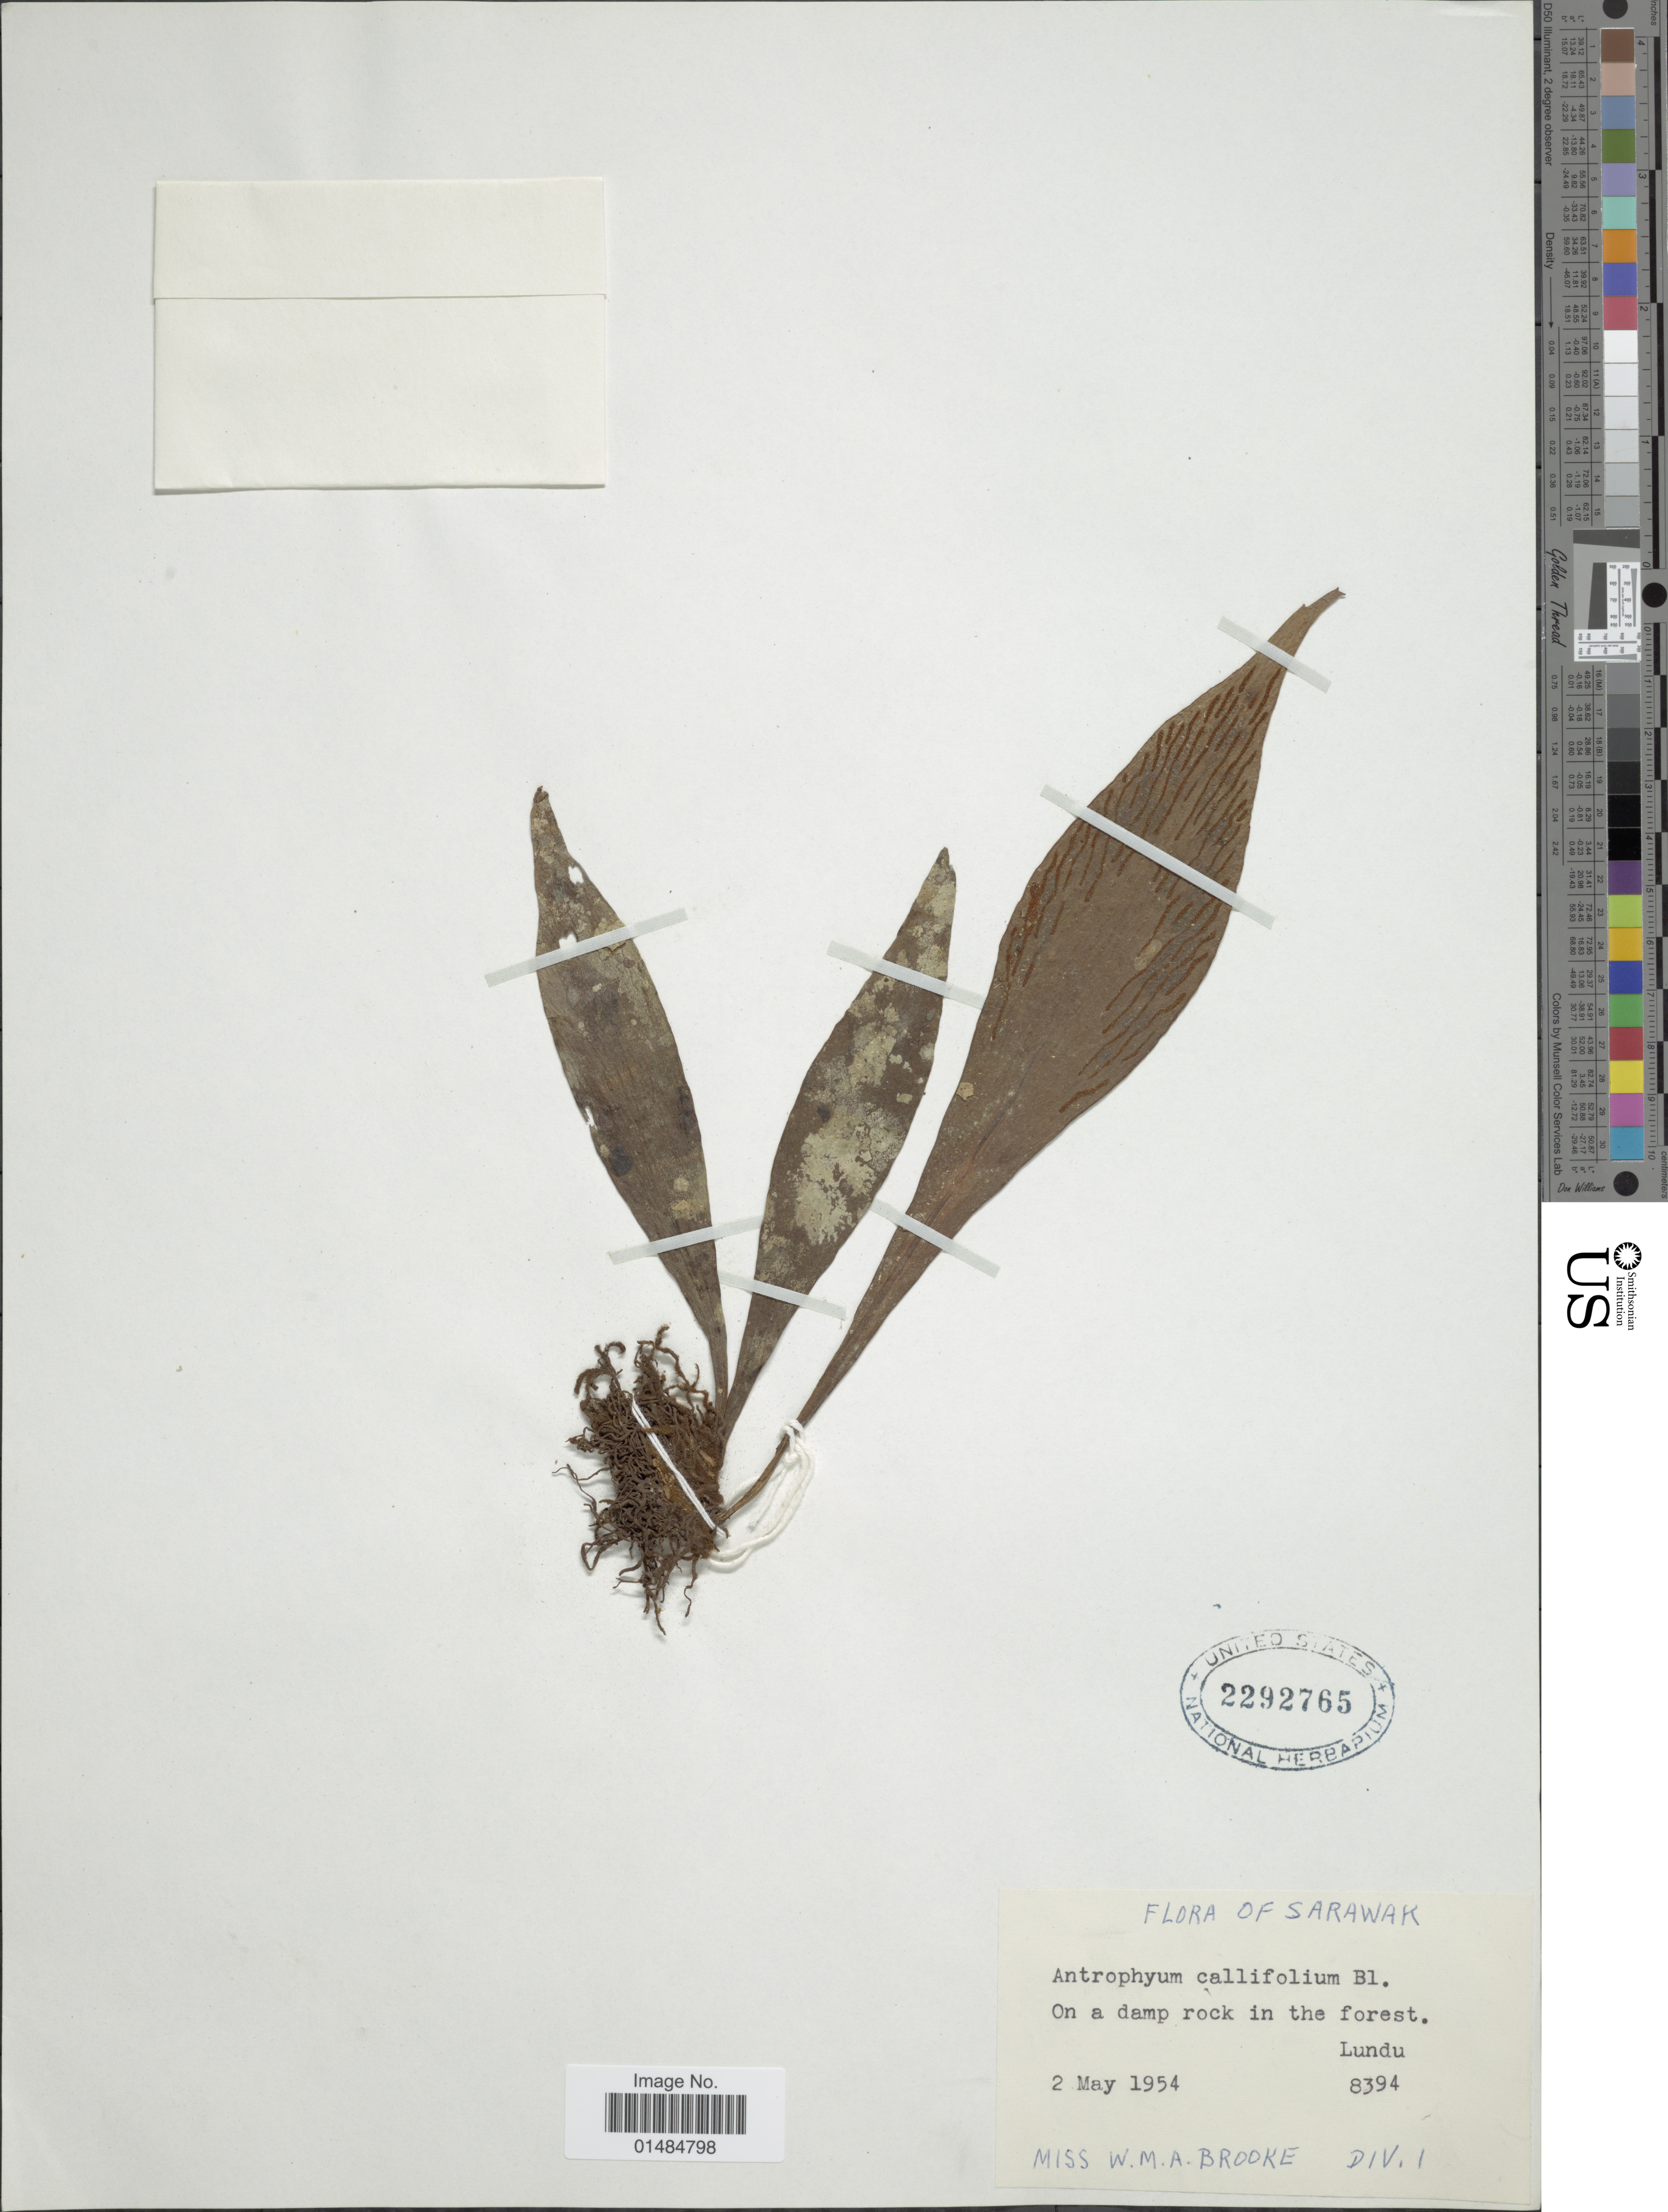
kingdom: Plantae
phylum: Tracheophyta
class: Polypodiopsida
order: Polypodiales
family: Pteridaceae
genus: Antrophyum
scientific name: Antrophyum callifolium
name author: Blume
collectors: W. Brooke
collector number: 8394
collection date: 1954-05-02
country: Malaysia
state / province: Sarawak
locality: Lundu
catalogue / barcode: US 2292765